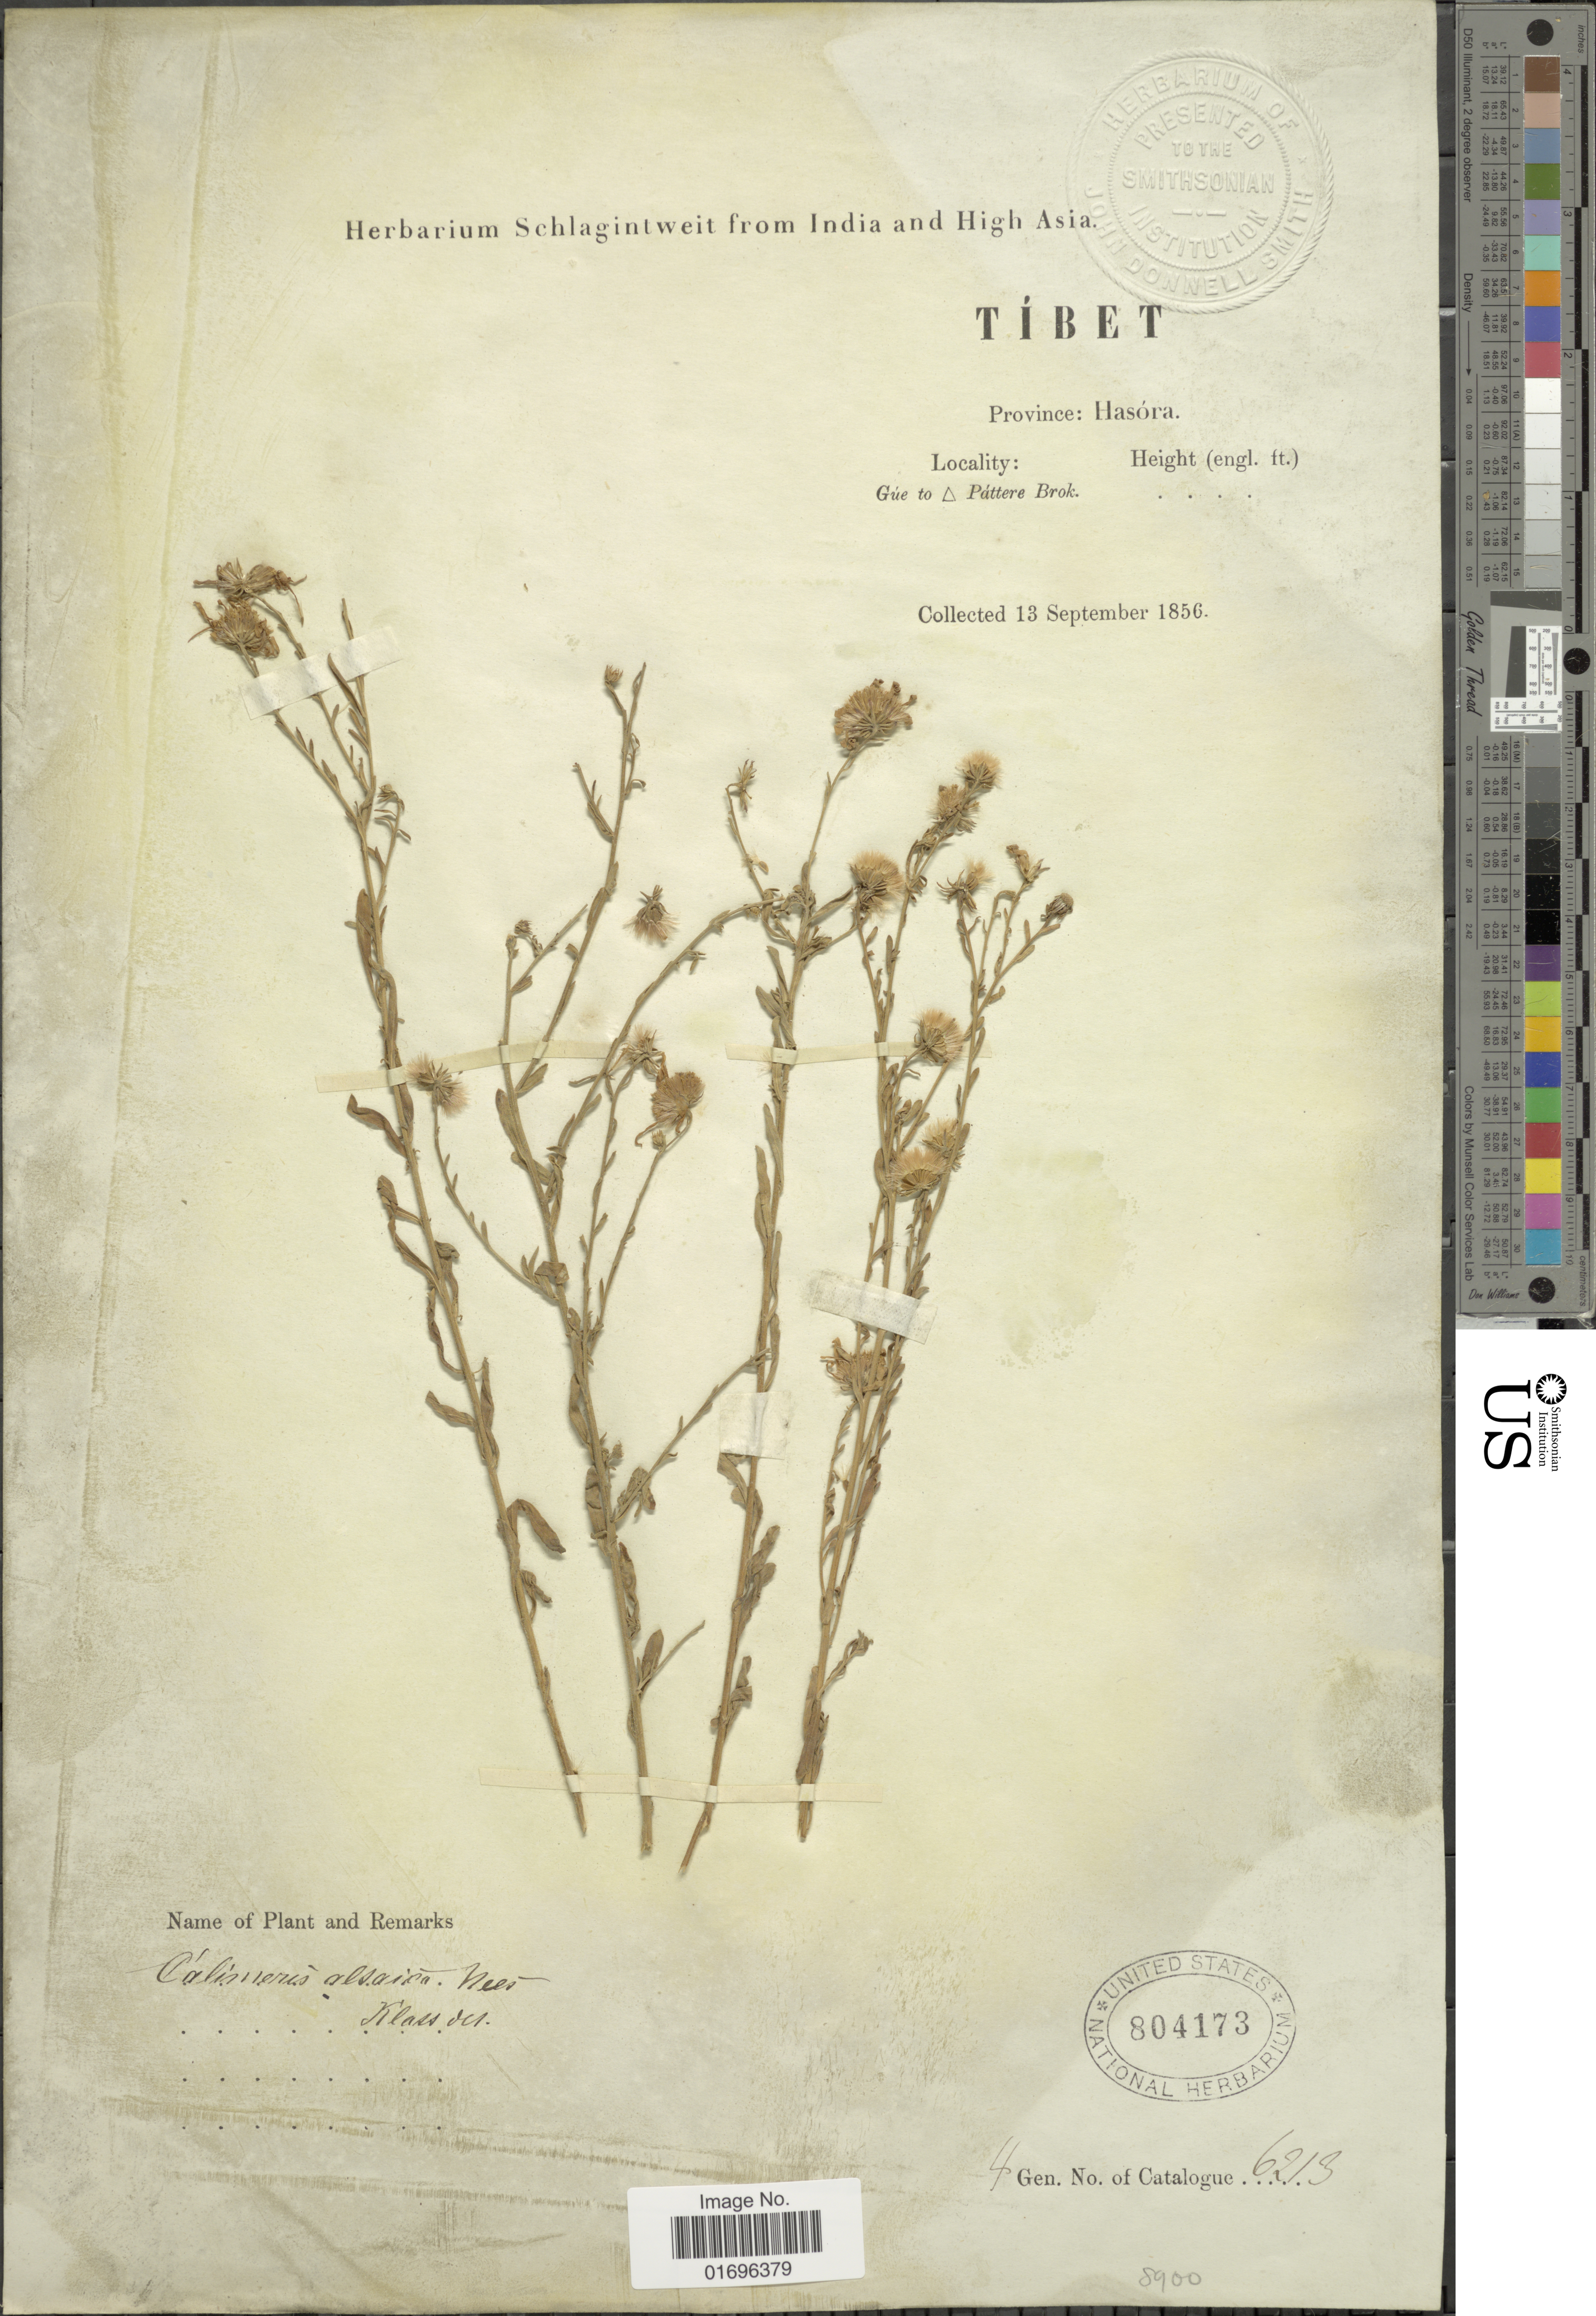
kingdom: Plantae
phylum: Tracheophyta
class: Magnoliopsida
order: Asterales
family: Asteraceae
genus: Aster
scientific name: Aster altaicus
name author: Willd.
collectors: ex herb. Schlagintweit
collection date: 1856-09-13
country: China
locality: Tibet. Province: Hasóra. Gúe to Páttere Brok.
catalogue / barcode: US 804173